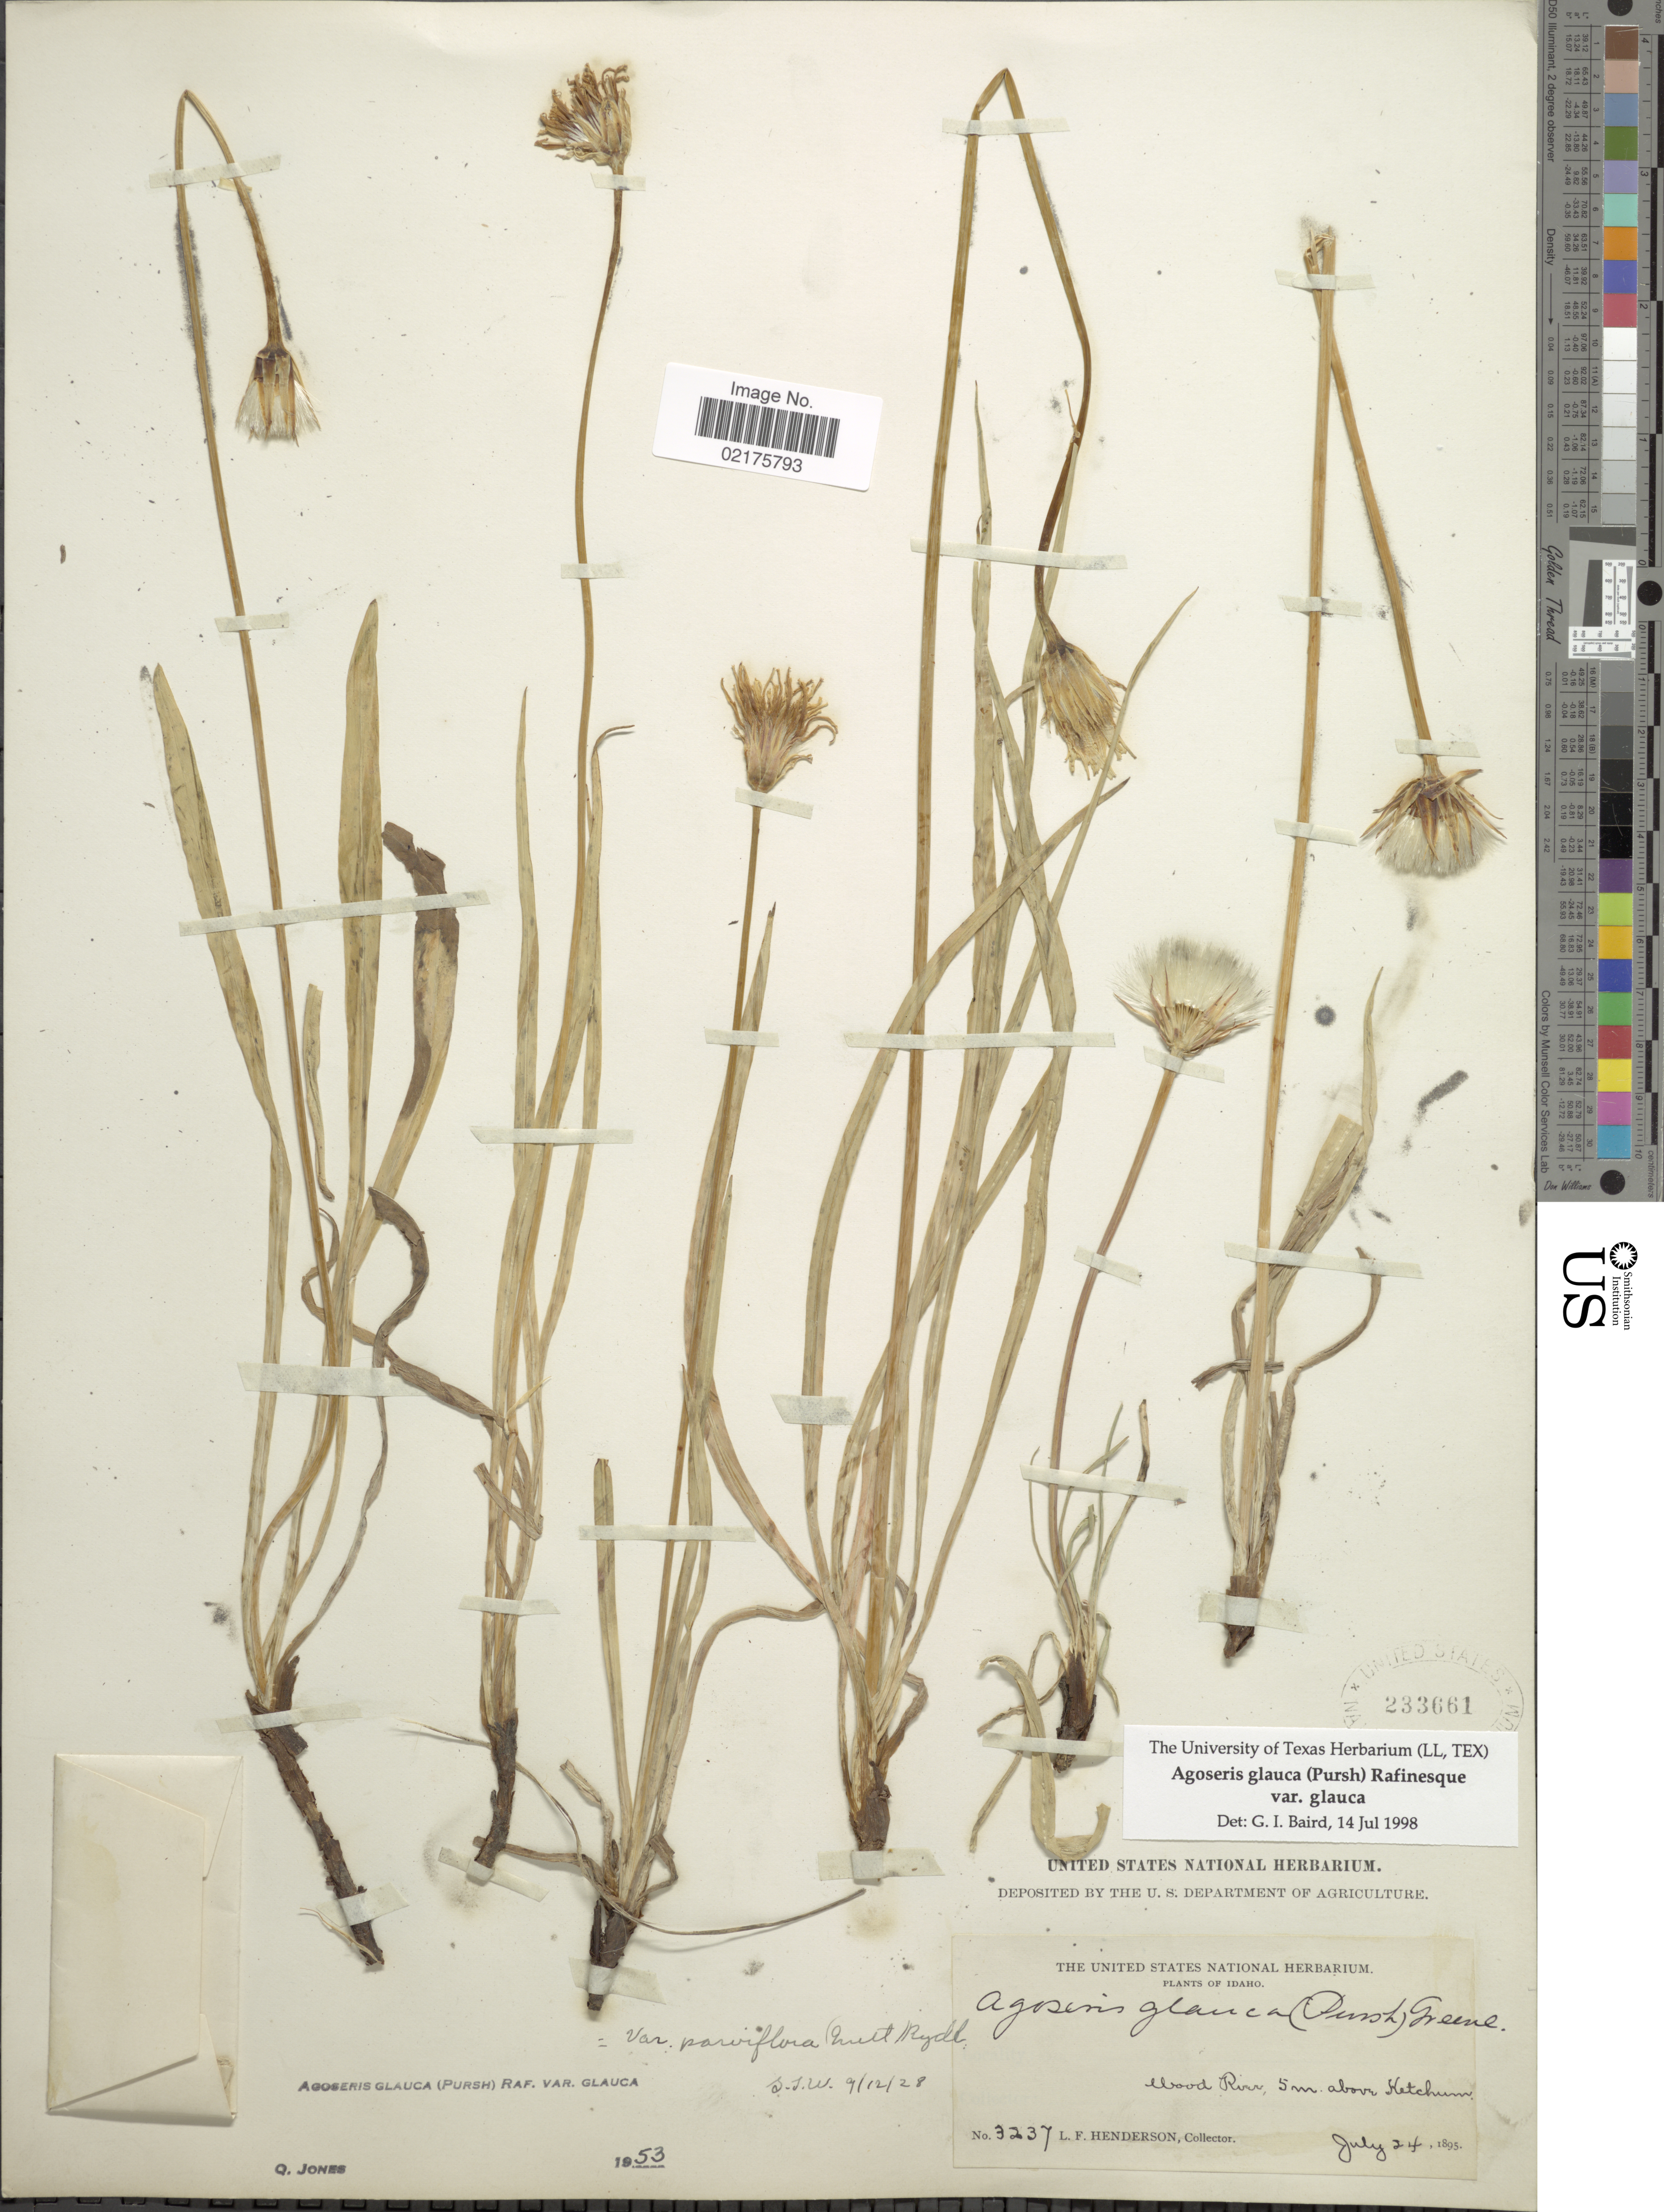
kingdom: Plantae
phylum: Tracheophyta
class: Magnoliopsida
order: Asterales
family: Asteraceae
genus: Agoseris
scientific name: Agoseris glauca var. glauca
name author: (Pursh) Raf.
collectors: L. Henderson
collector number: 3237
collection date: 1895-07-24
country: United States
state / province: Idaho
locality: Wood river, 5 m. above Ketchum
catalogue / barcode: US 233661